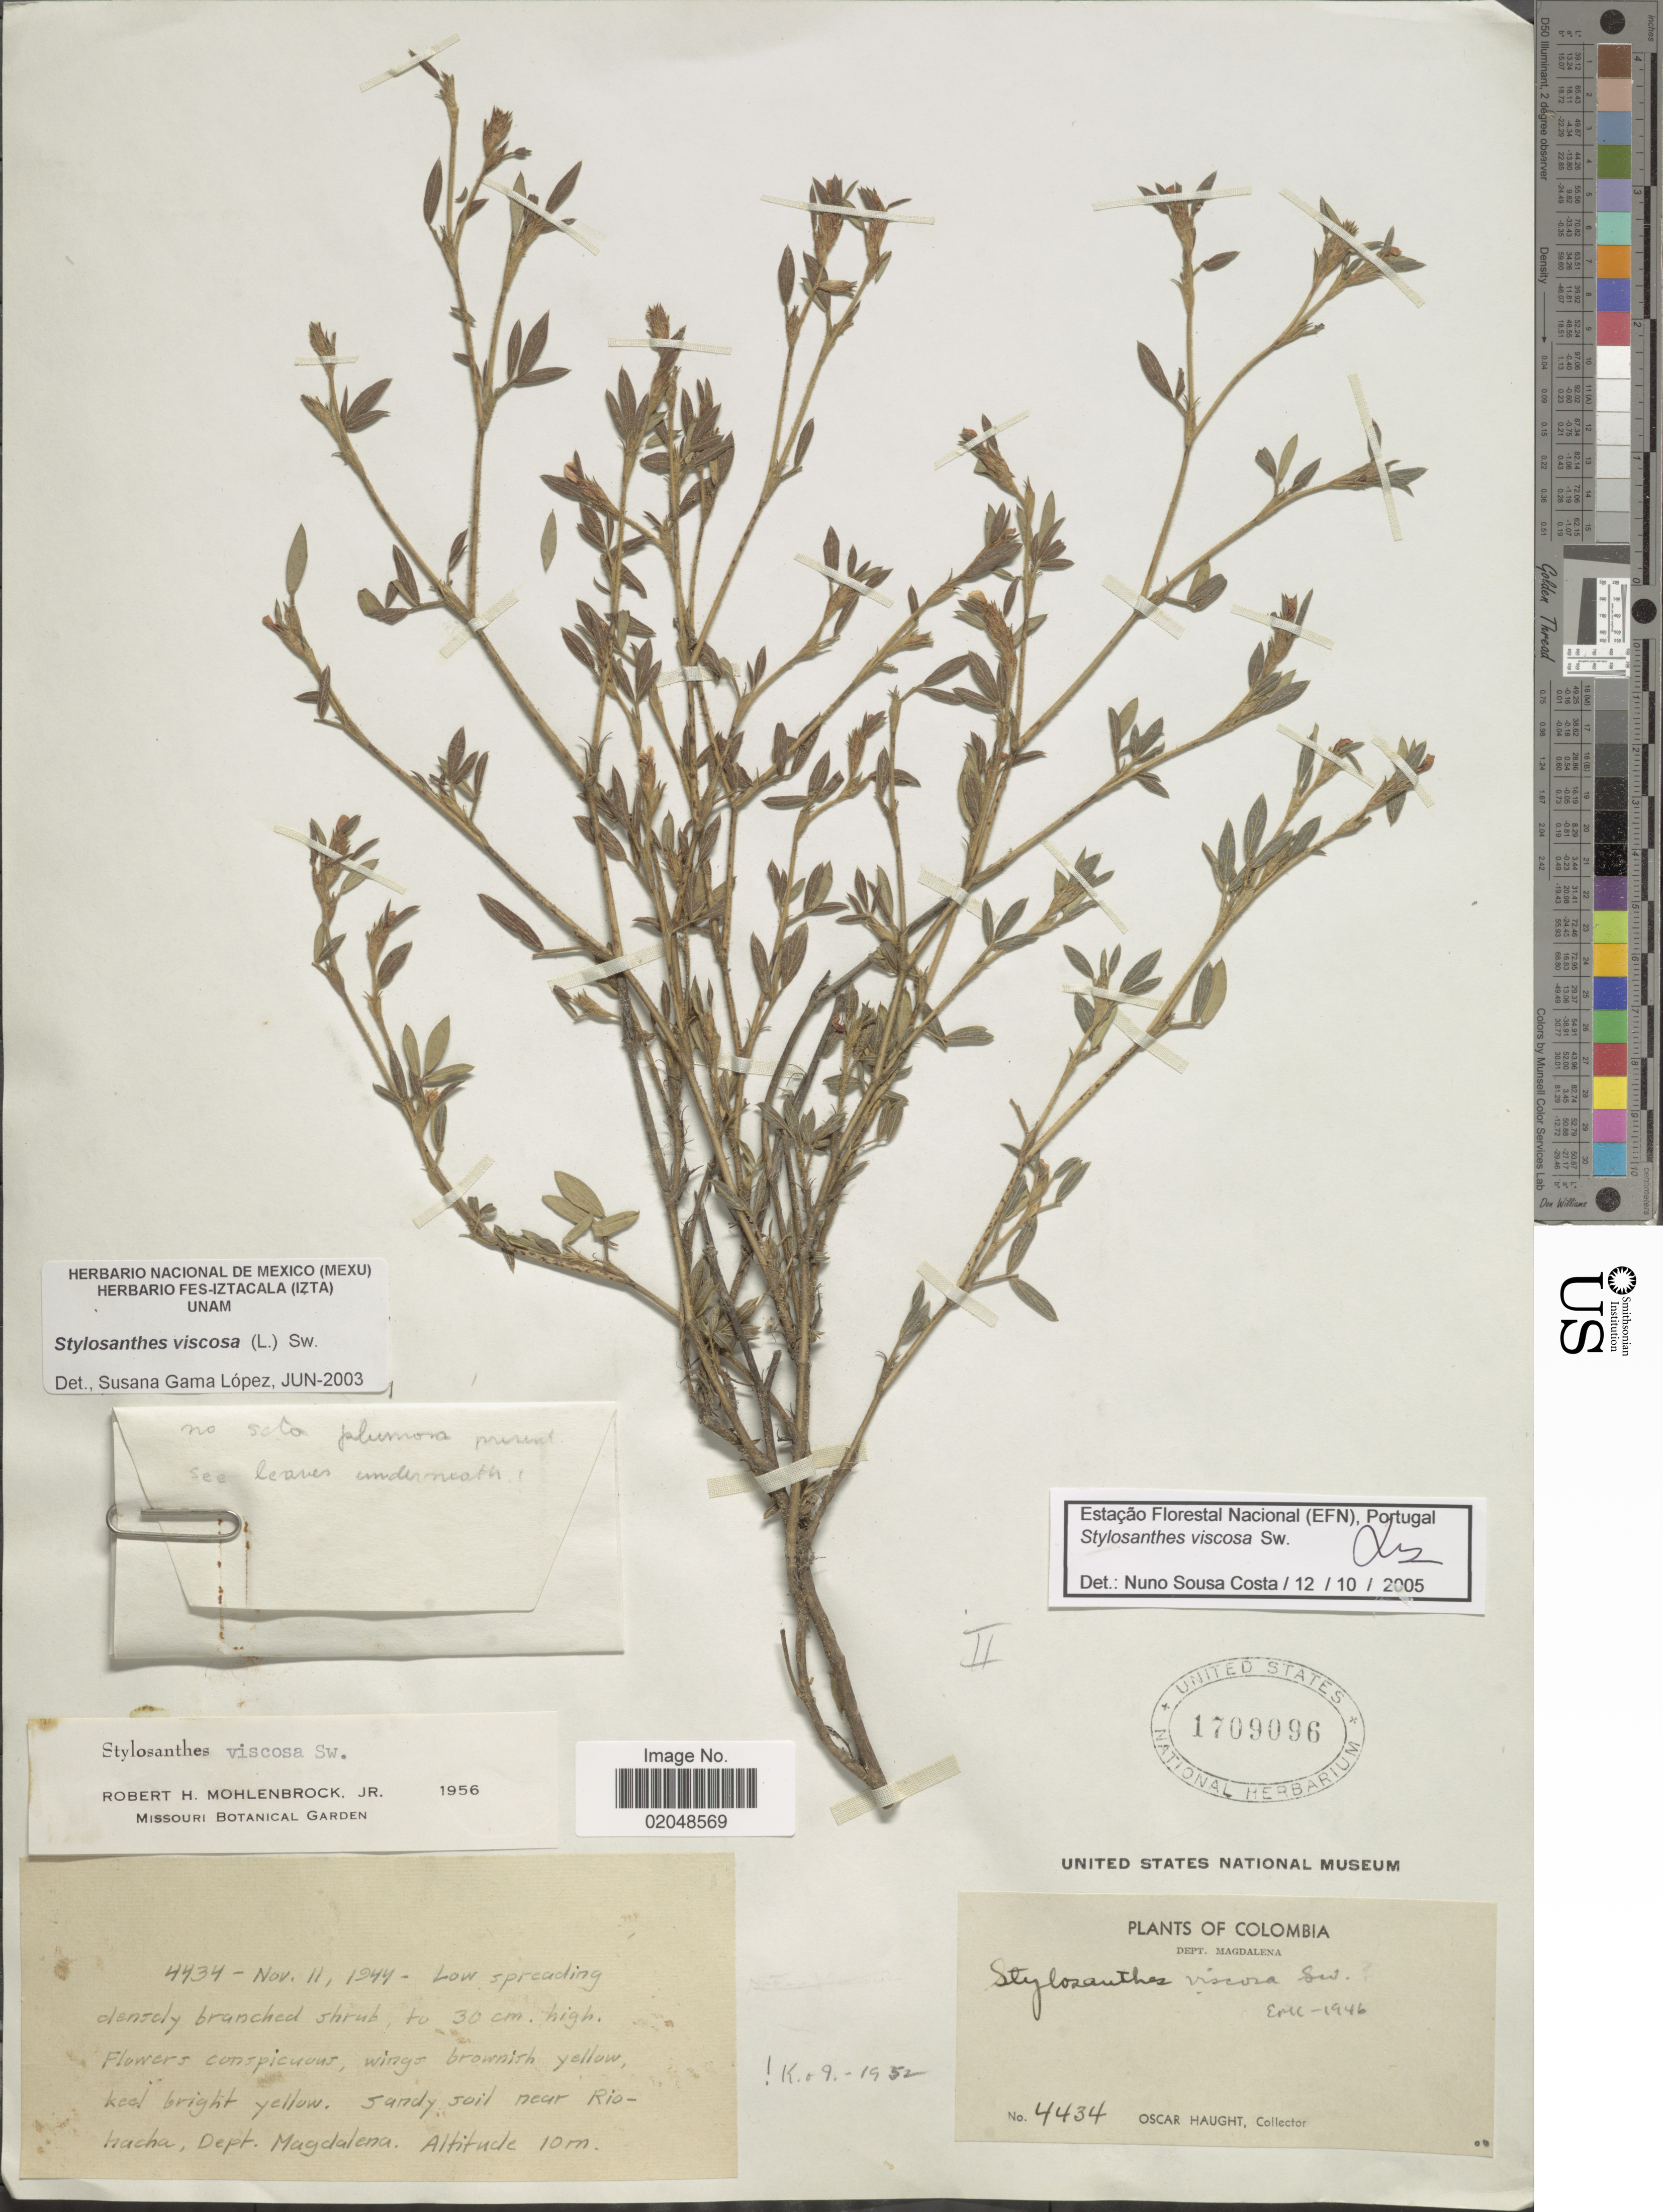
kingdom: Plantae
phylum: Tracheophyta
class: Magnoliopsida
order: Fabales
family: Fabaceae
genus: Stylosanthes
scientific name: Stylosanthes viscosa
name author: Sw.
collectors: O. L. Haught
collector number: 4434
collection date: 1944-11-11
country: Colombia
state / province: Magdalena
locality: Near Riohacha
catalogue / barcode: US 1709096